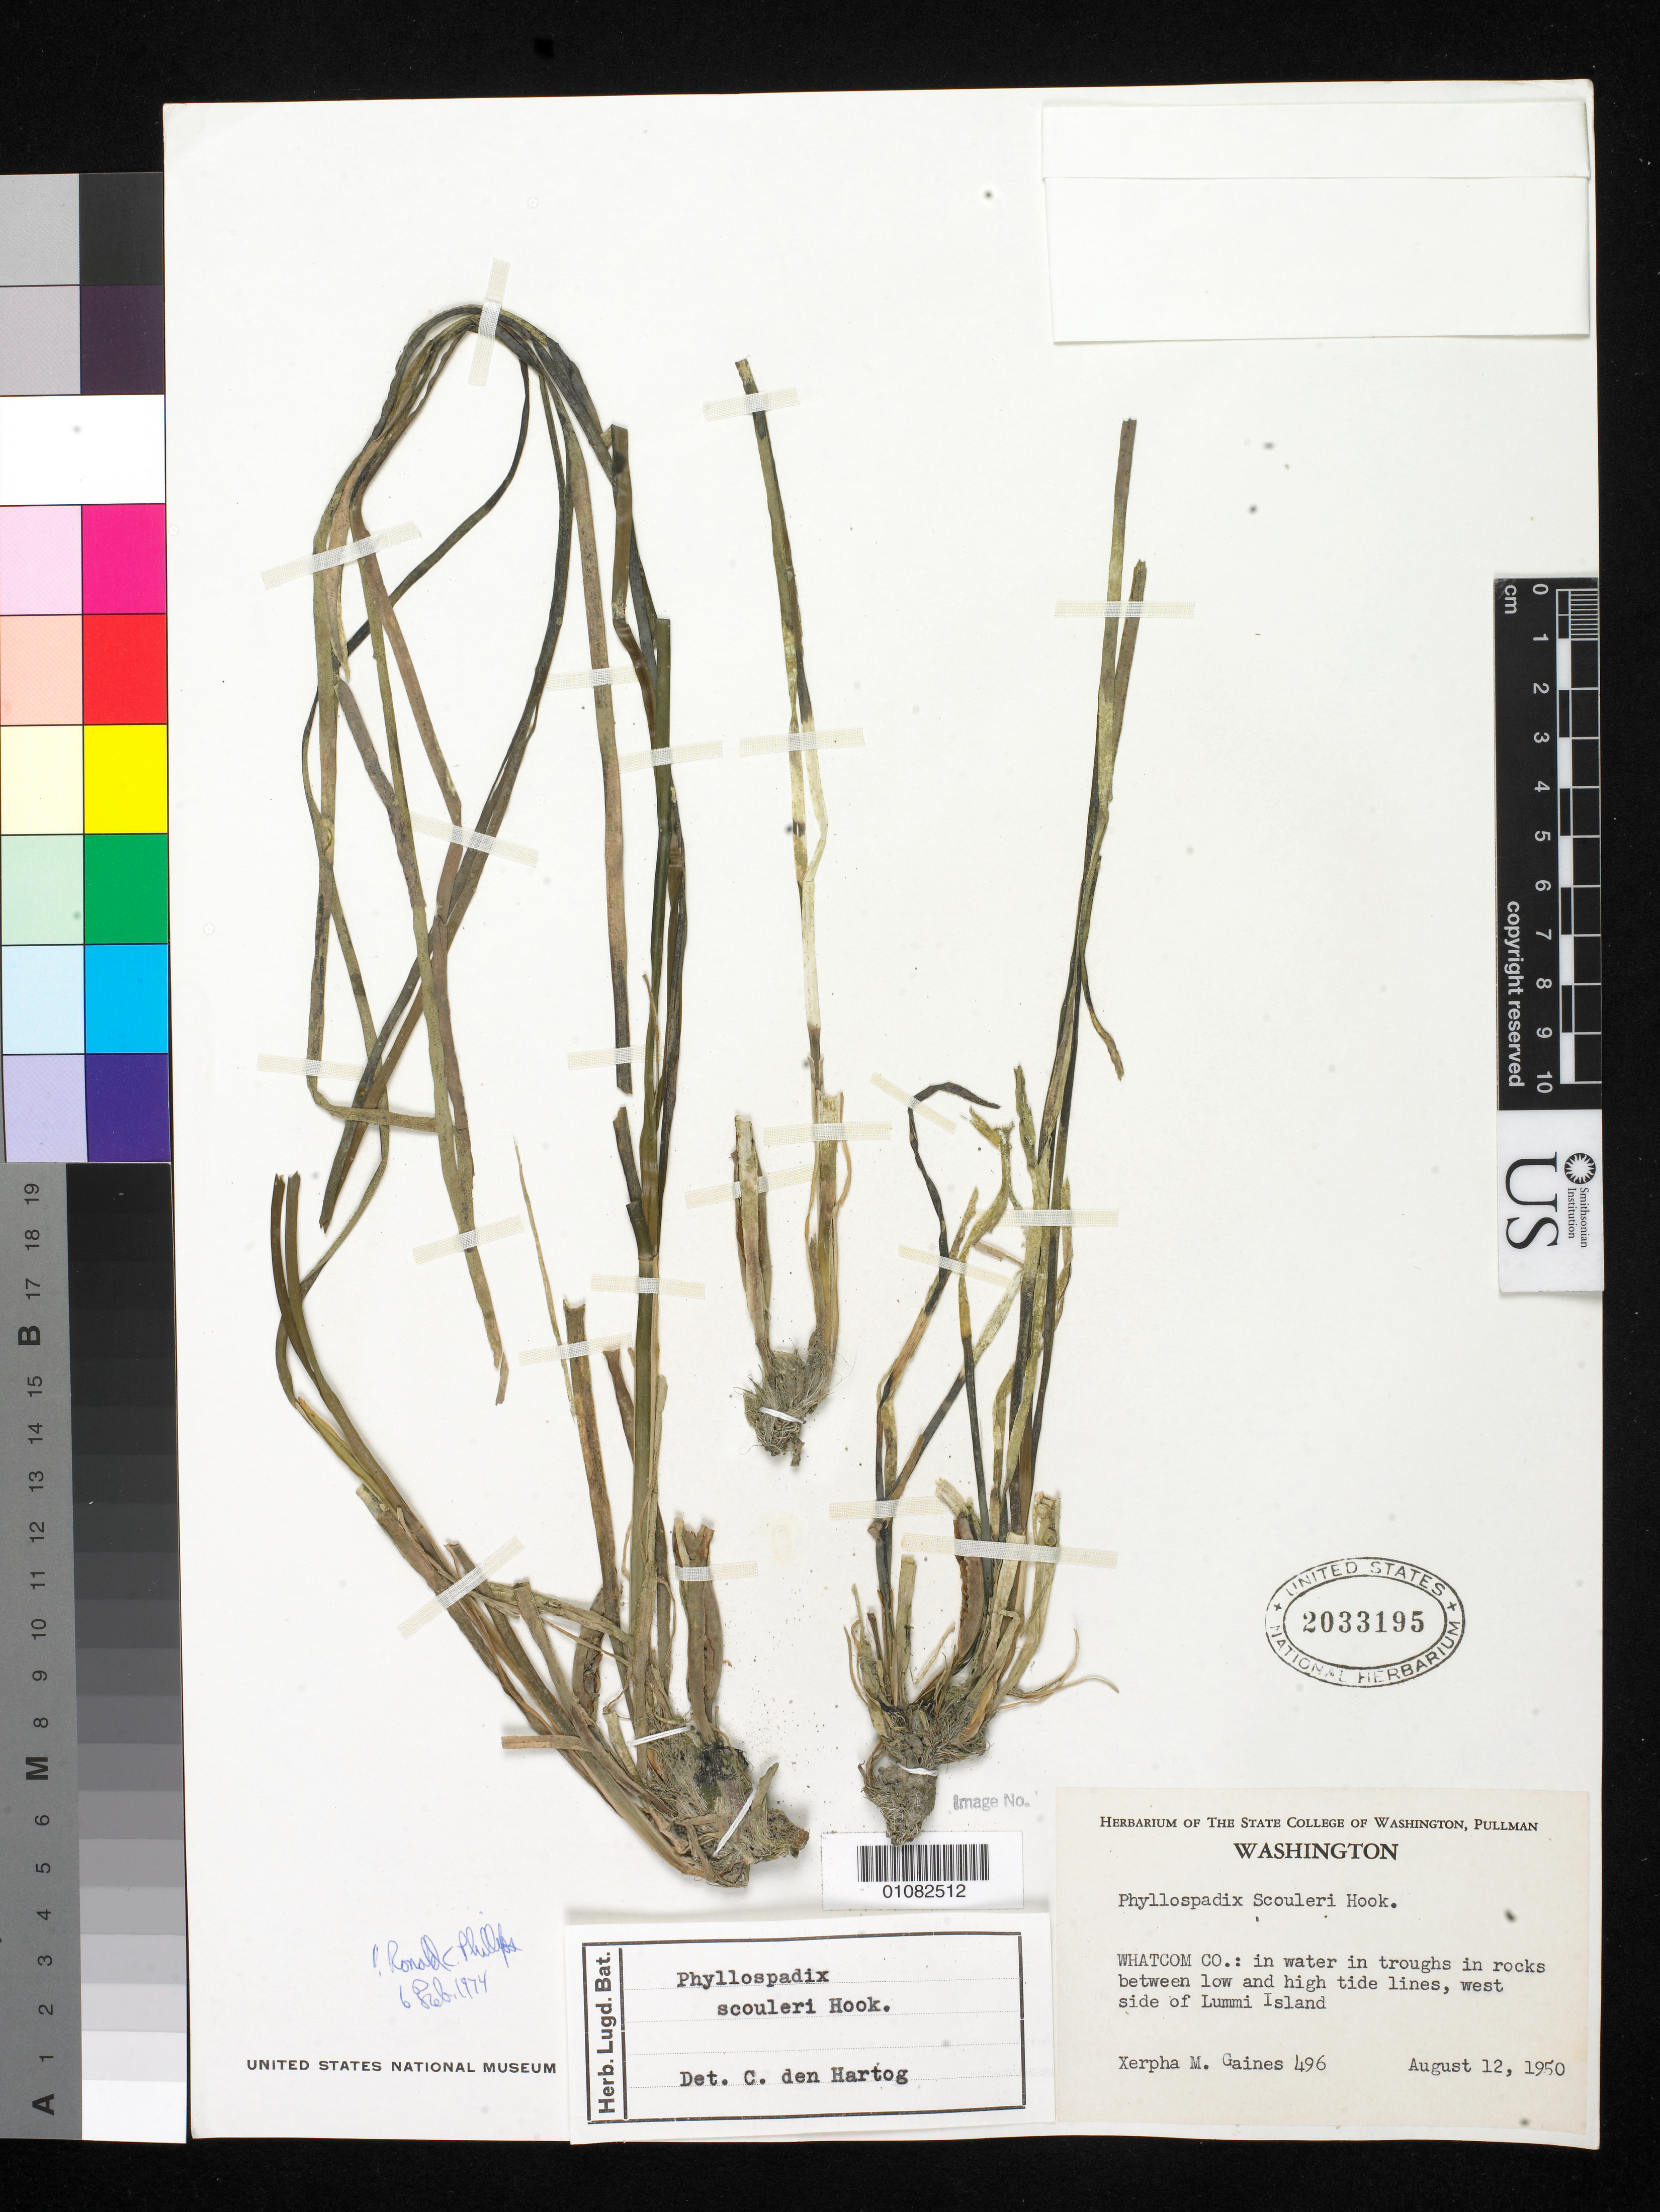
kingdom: Plantae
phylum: Tracheophyta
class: Liliopsida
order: Alismatales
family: Zosteraceae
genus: Phyllospadix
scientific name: Phyllospadix scouleri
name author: Hook.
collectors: X. Gaines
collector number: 496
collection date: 1950-08-12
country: United States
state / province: Washington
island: Lummi Island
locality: west side of Lummi Island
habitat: troughs in rocks between low and high tide lines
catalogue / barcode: US 2033195